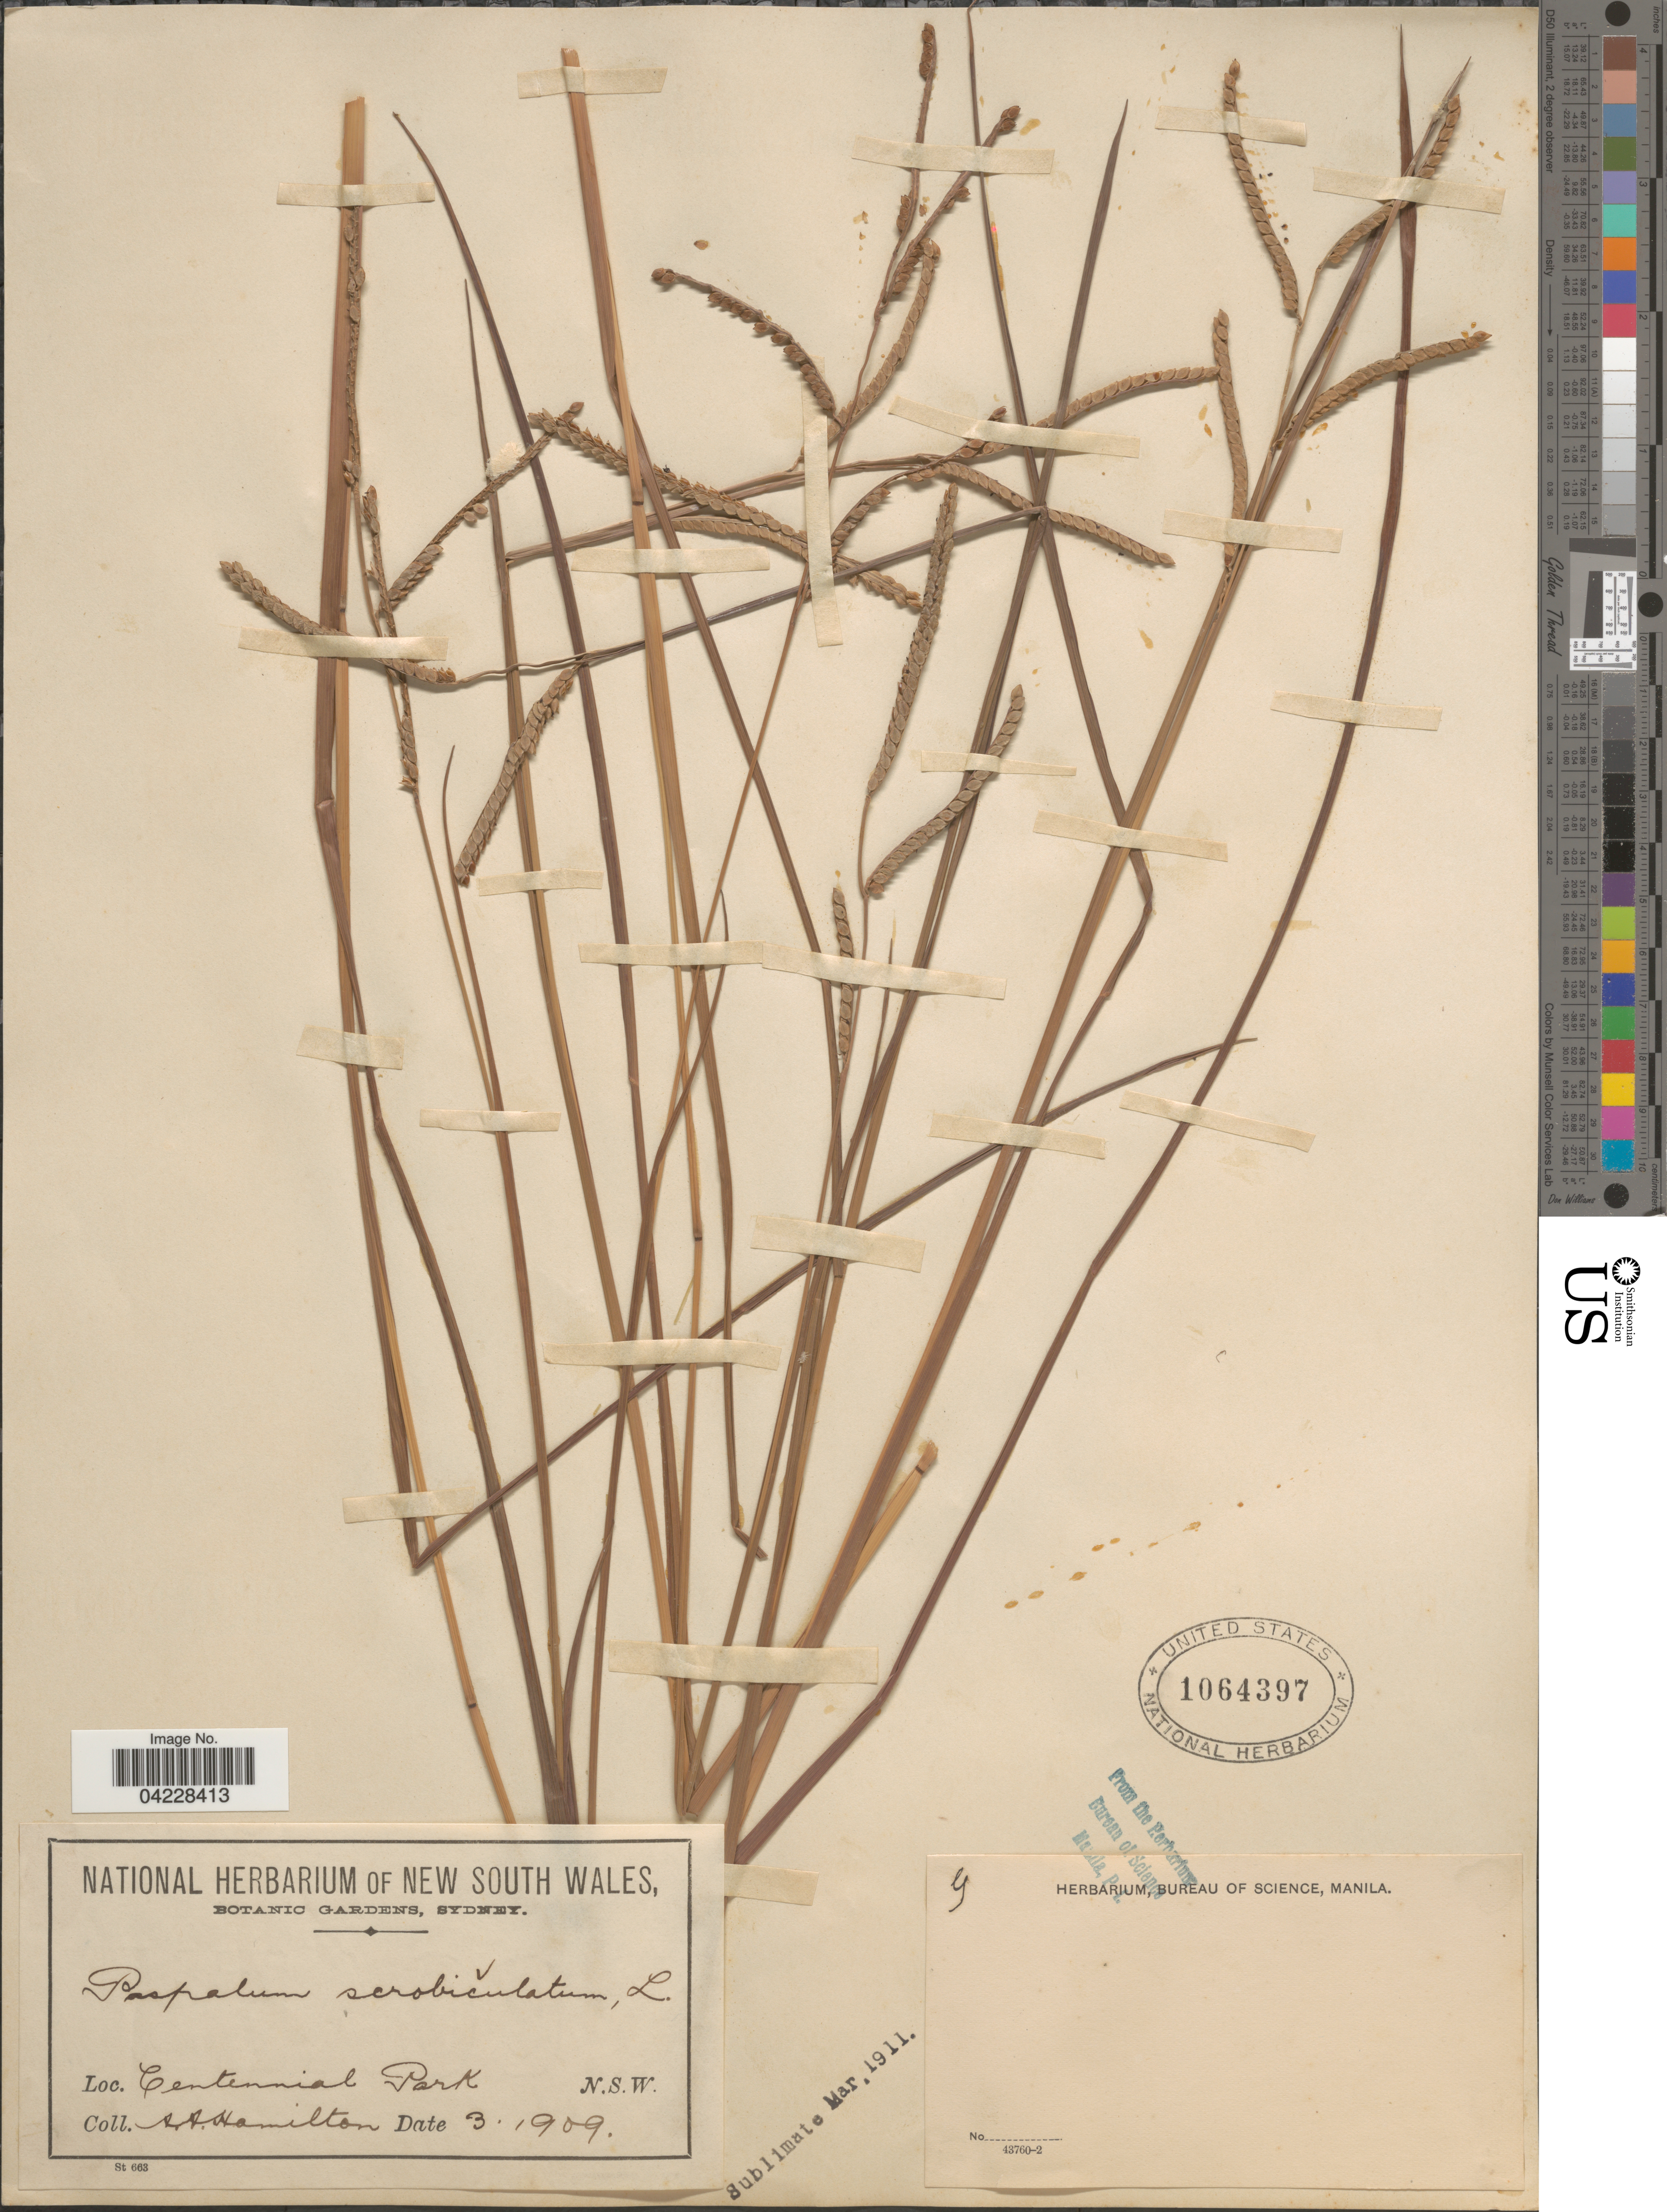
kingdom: Plantae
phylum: Tracheophyta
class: Liliopsida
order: Poales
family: Poaceae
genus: Paspalum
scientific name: Paspalum scrobiculatum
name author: L.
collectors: A. A. Hamilton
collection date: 1909-03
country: Australia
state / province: New South Wales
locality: Centennial Park.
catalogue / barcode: US 1064397